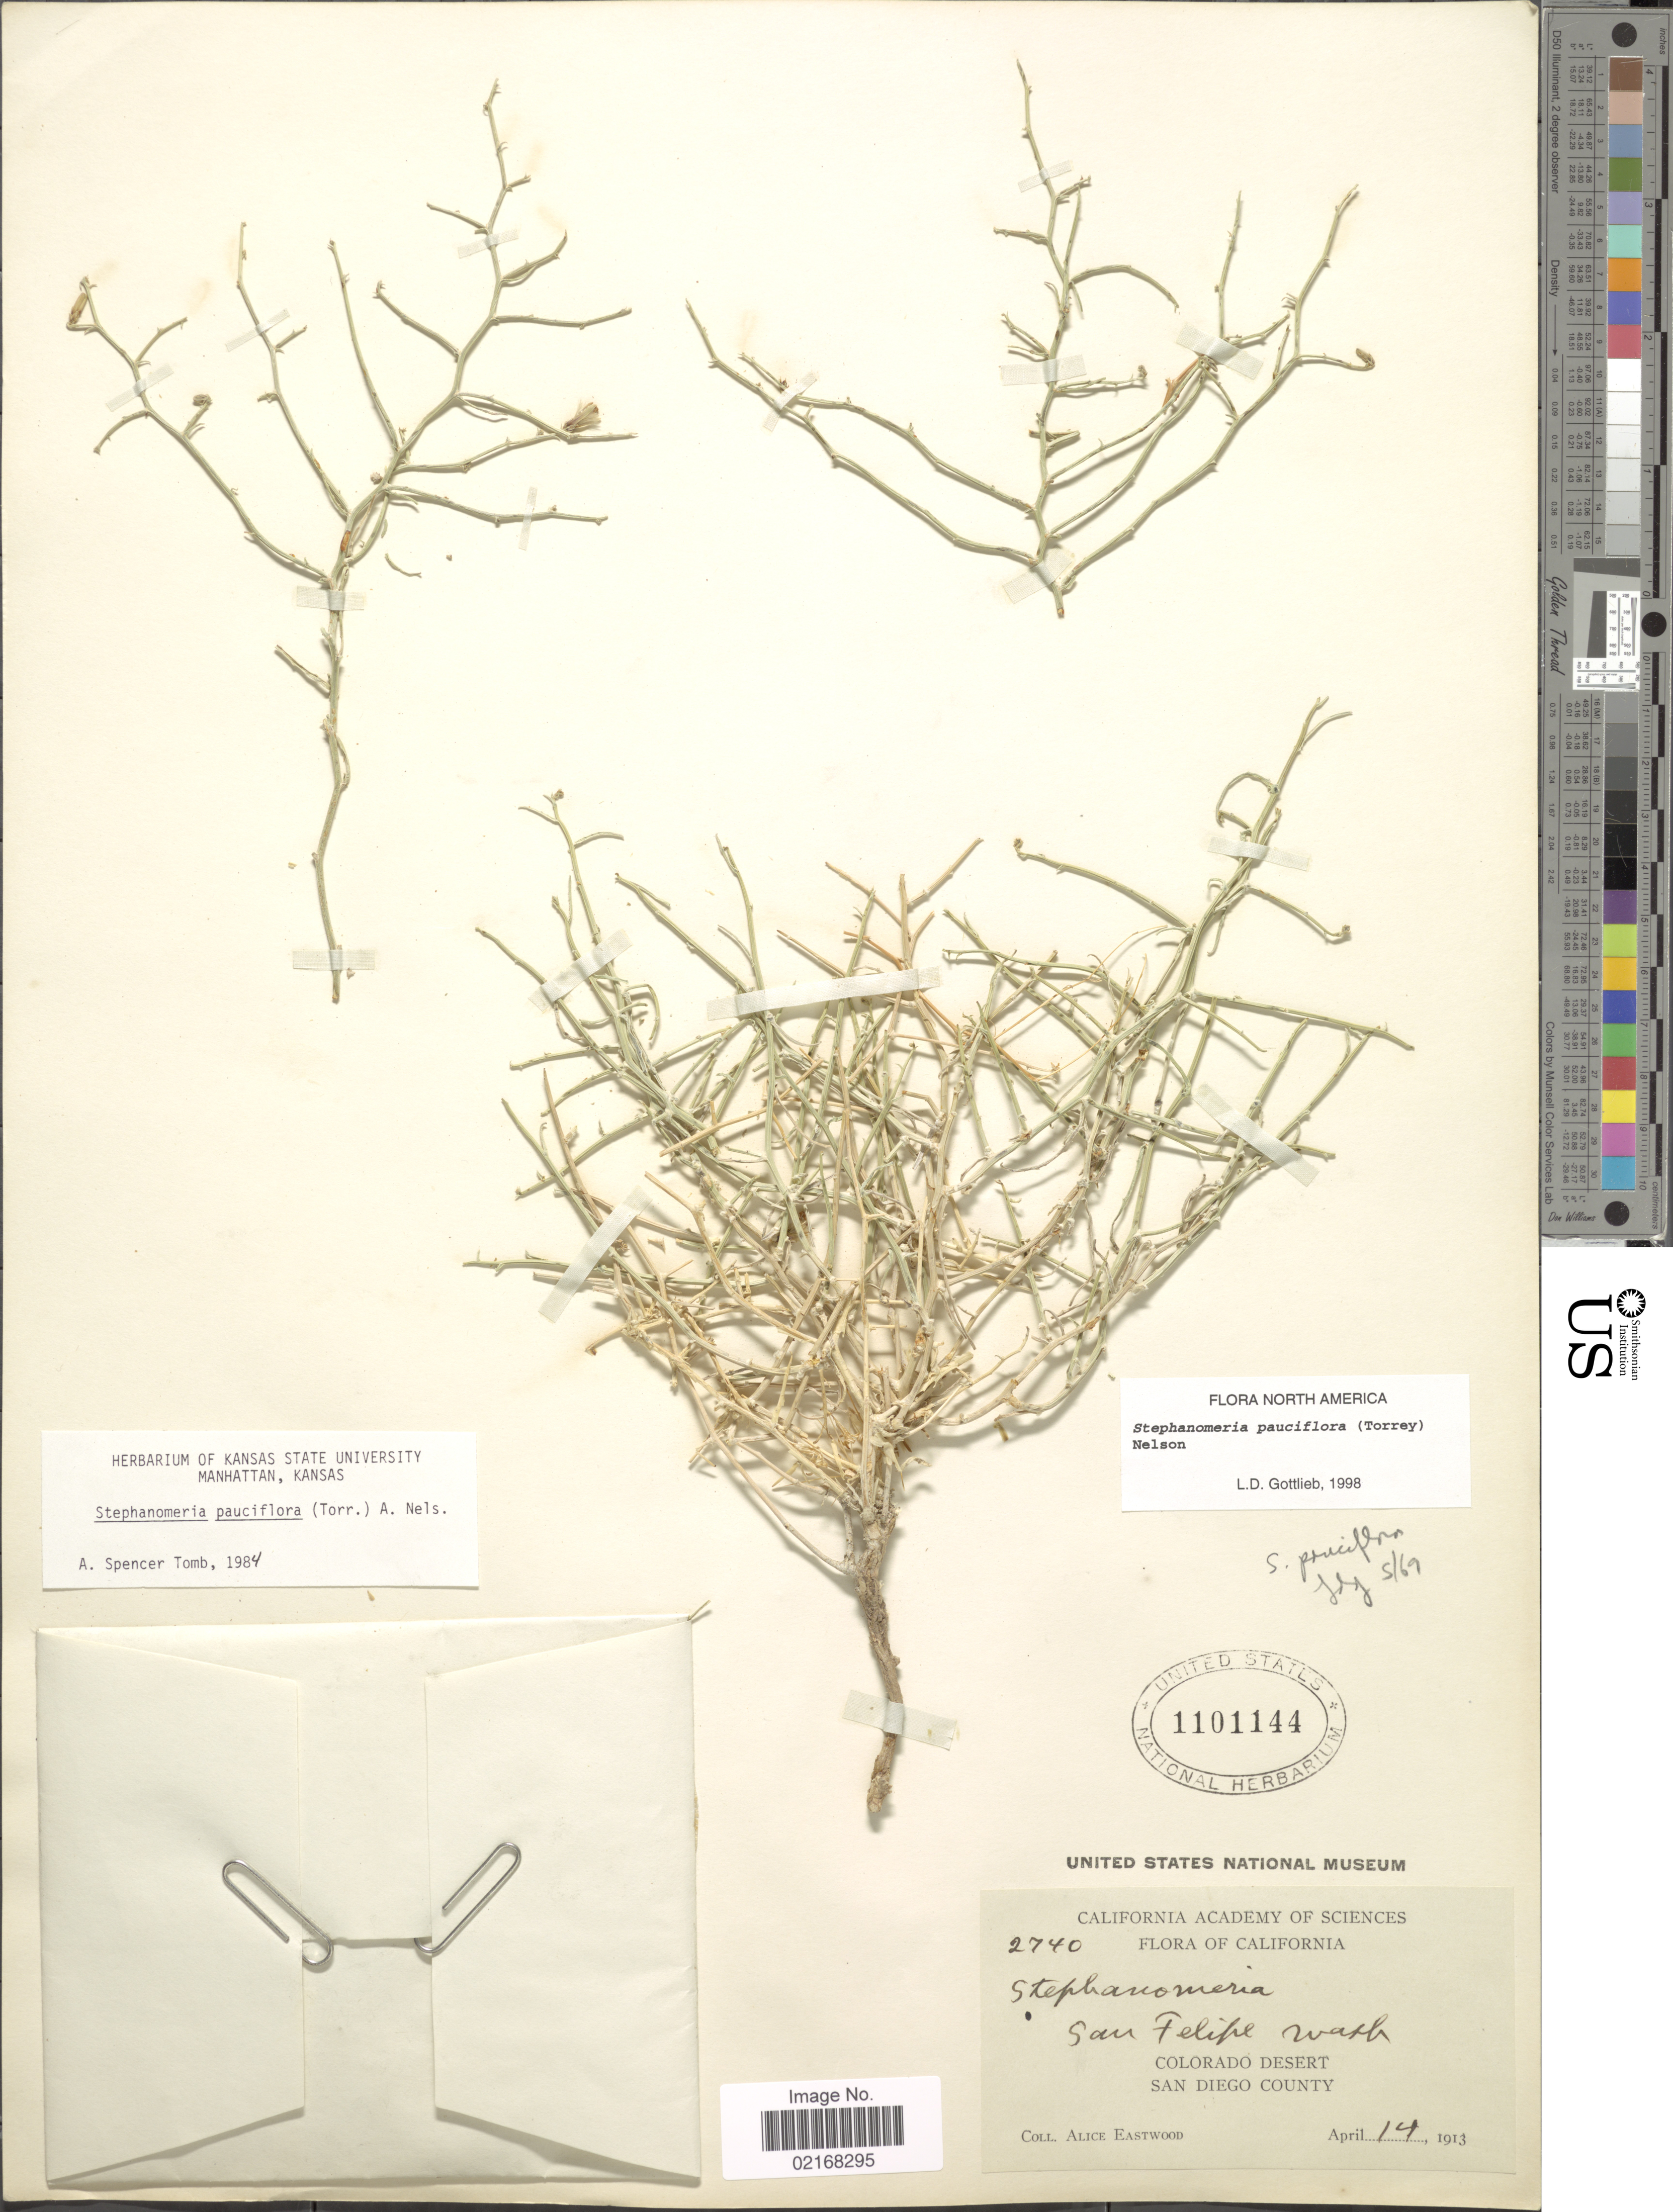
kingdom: Plantae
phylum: Tracheophyta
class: Magnoliopsida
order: Asterales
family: Asteraceae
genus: Stephanomeria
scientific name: Stephanomeria pauciflora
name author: (Torr.) A. Nelson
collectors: A. Eastwood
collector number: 2740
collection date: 1913-04-14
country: United States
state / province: California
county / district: San Diego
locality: San Felipe Wash. Colorado Desert. San Diego County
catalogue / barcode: US 1101144